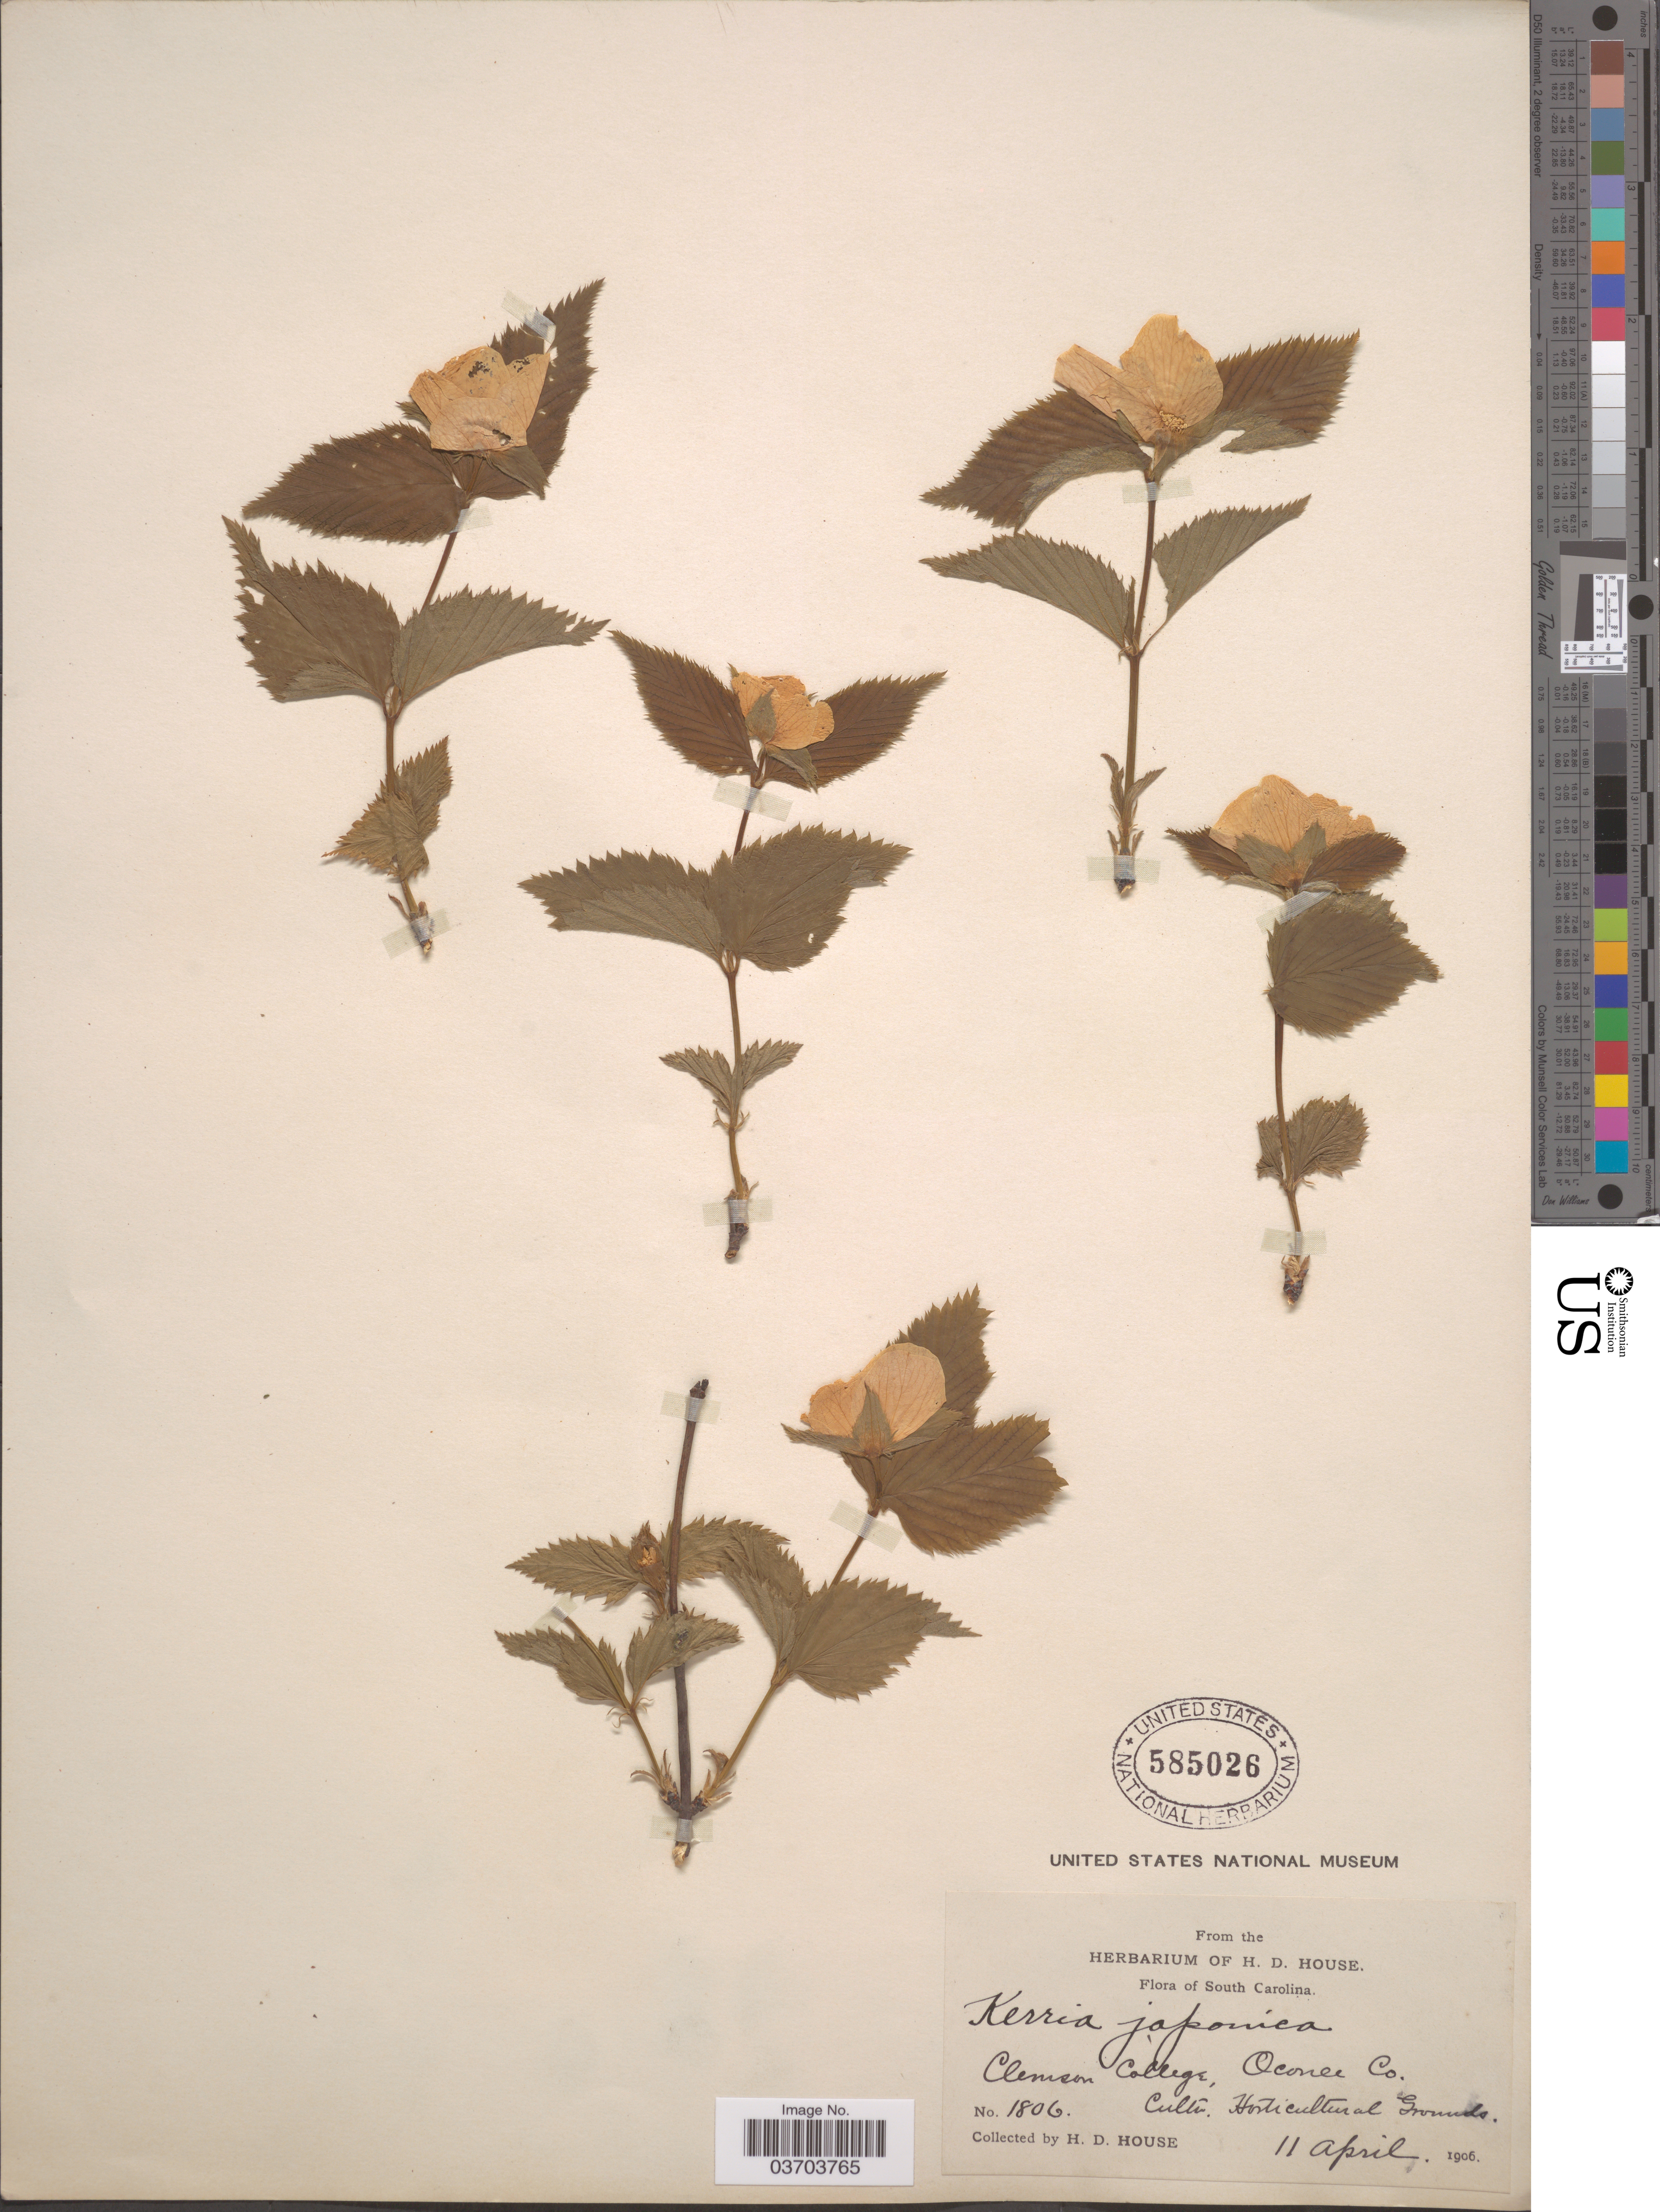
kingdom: Plantae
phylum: Tracheophyta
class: Magnoliopsida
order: Rosales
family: Rosaceae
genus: Kerria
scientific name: Kerria japonica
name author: (L.) DC.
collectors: H. D. House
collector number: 1806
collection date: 1906-04-11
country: United States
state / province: South Carolina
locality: Clemson College, Oconee Co.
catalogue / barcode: US 585026